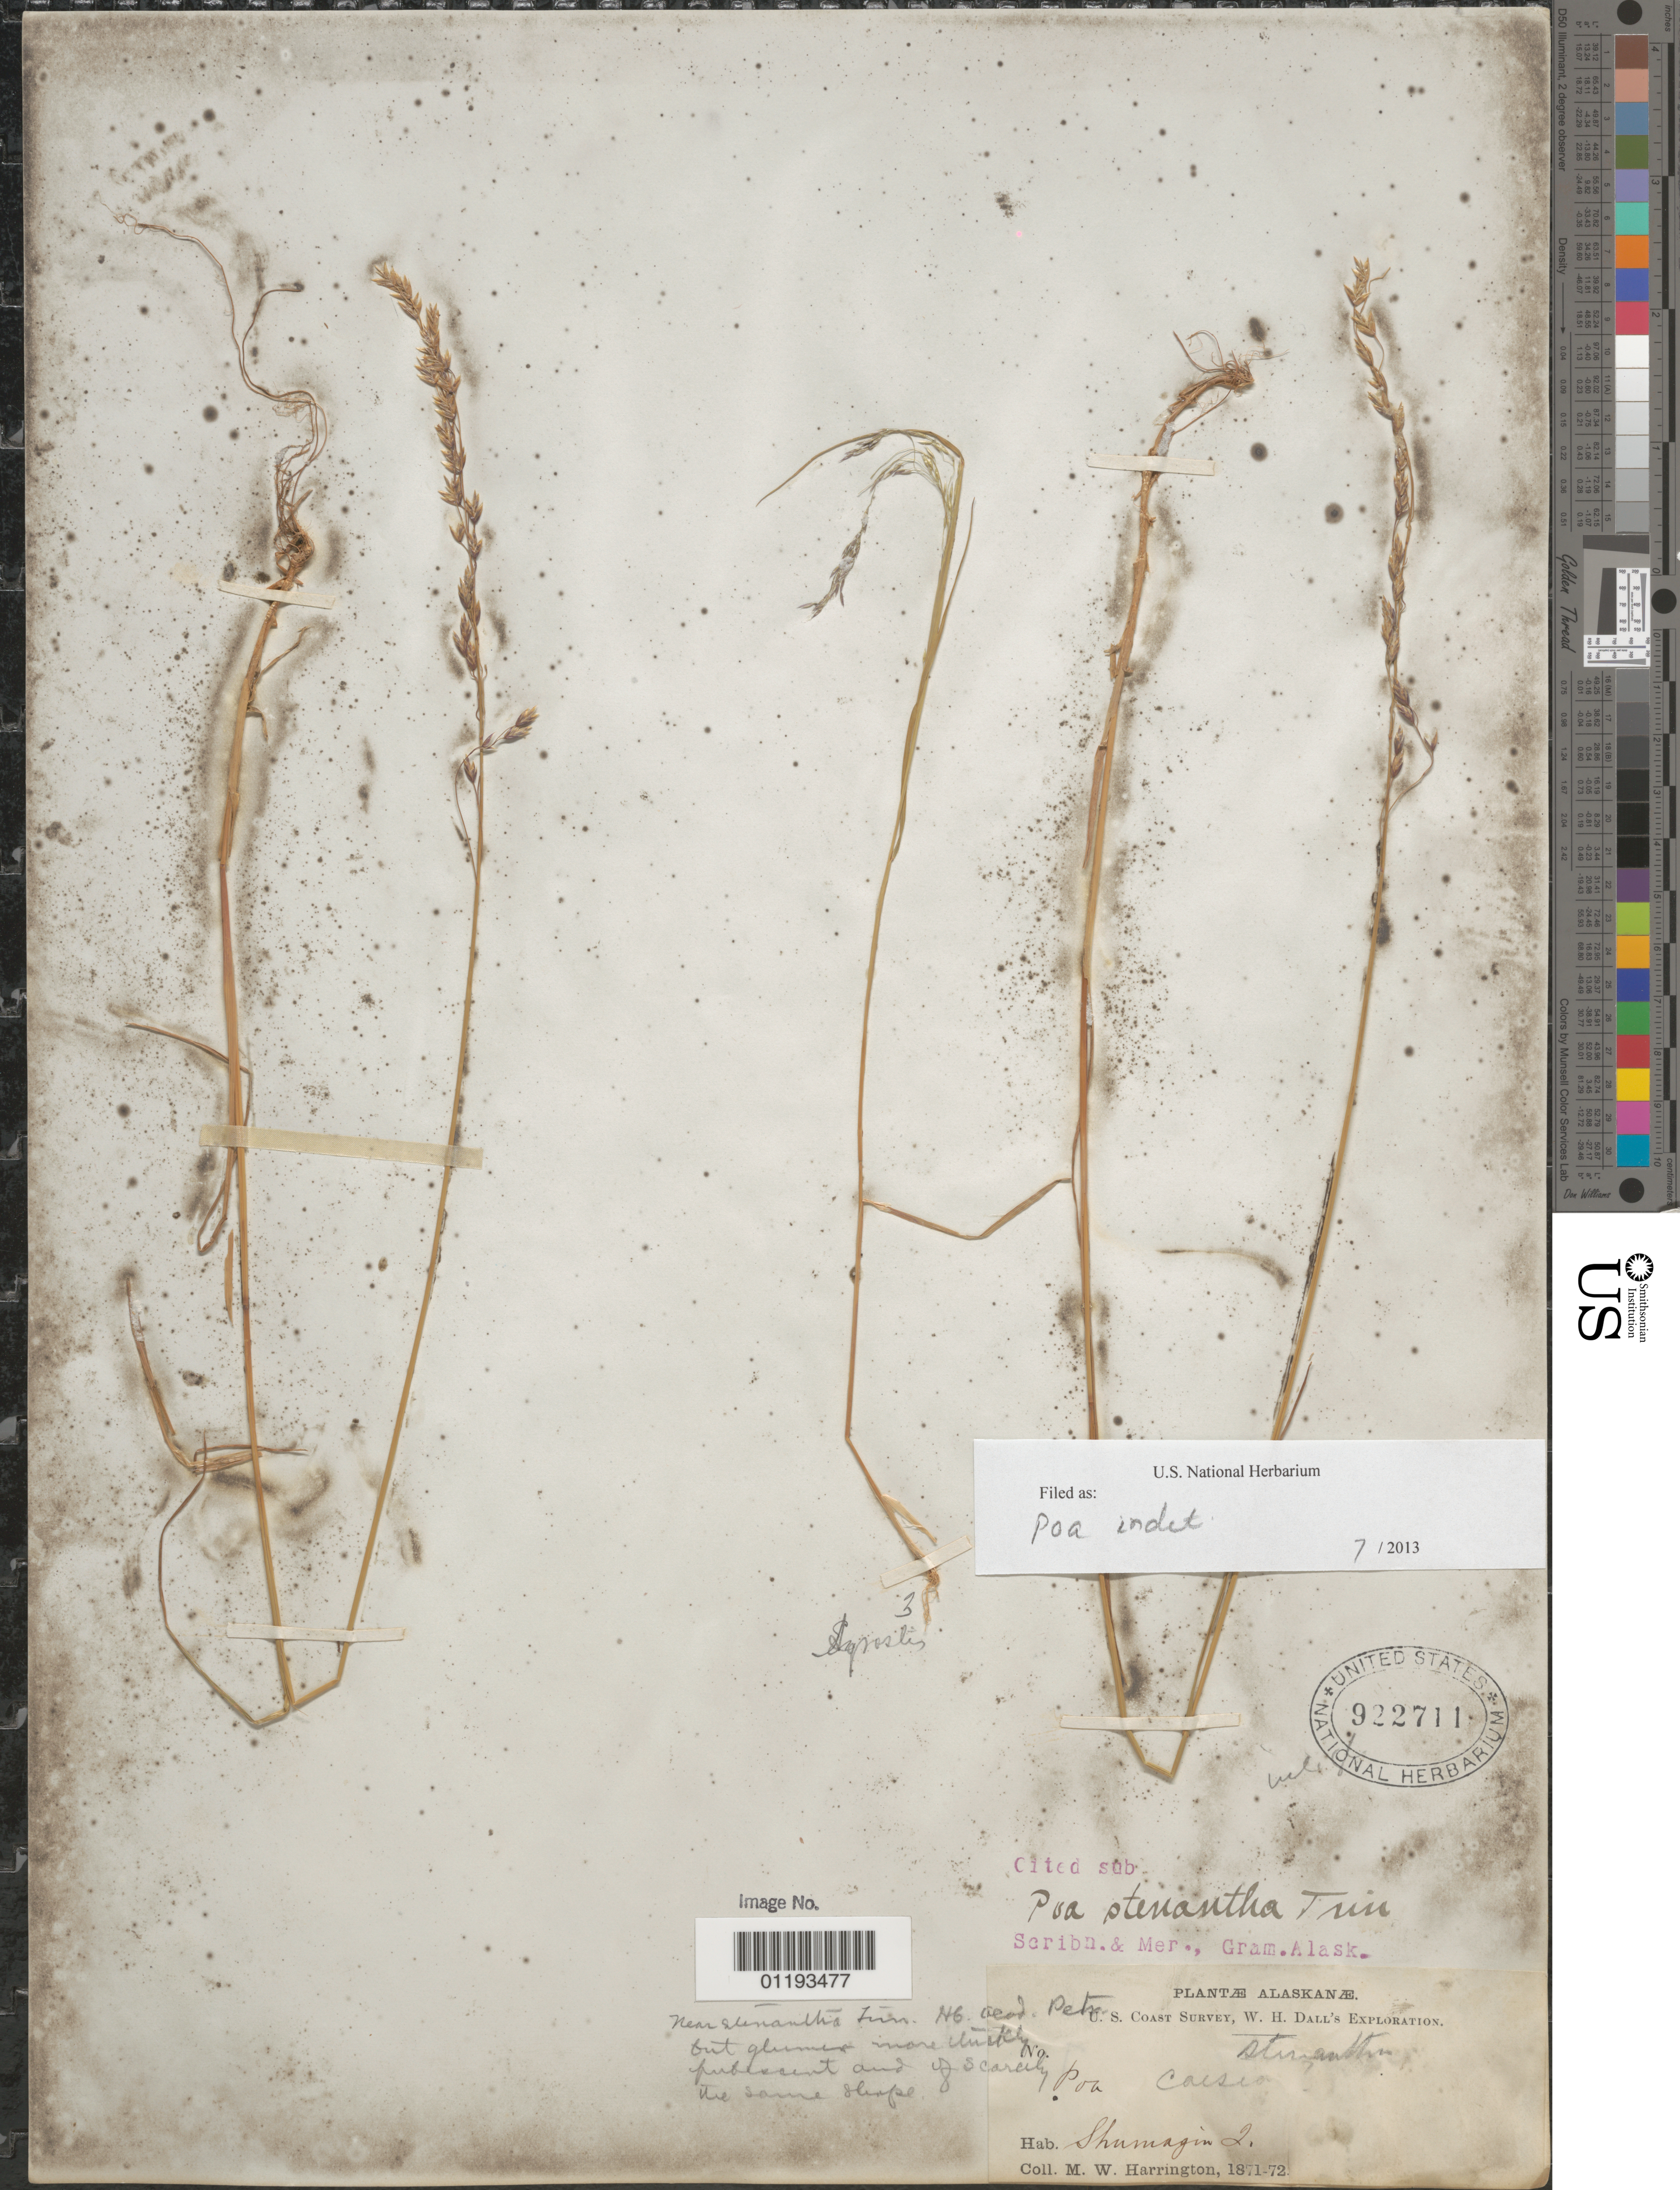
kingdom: Plantae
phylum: Tracheophyta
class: Liliopsida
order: Poales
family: Poaceae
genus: Poa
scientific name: Poa sp.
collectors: M. W. Harrington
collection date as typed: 1871 to -- --- 1872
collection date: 1871/1872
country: United States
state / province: Alaska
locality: Shumagin Island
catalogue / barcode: US 922711